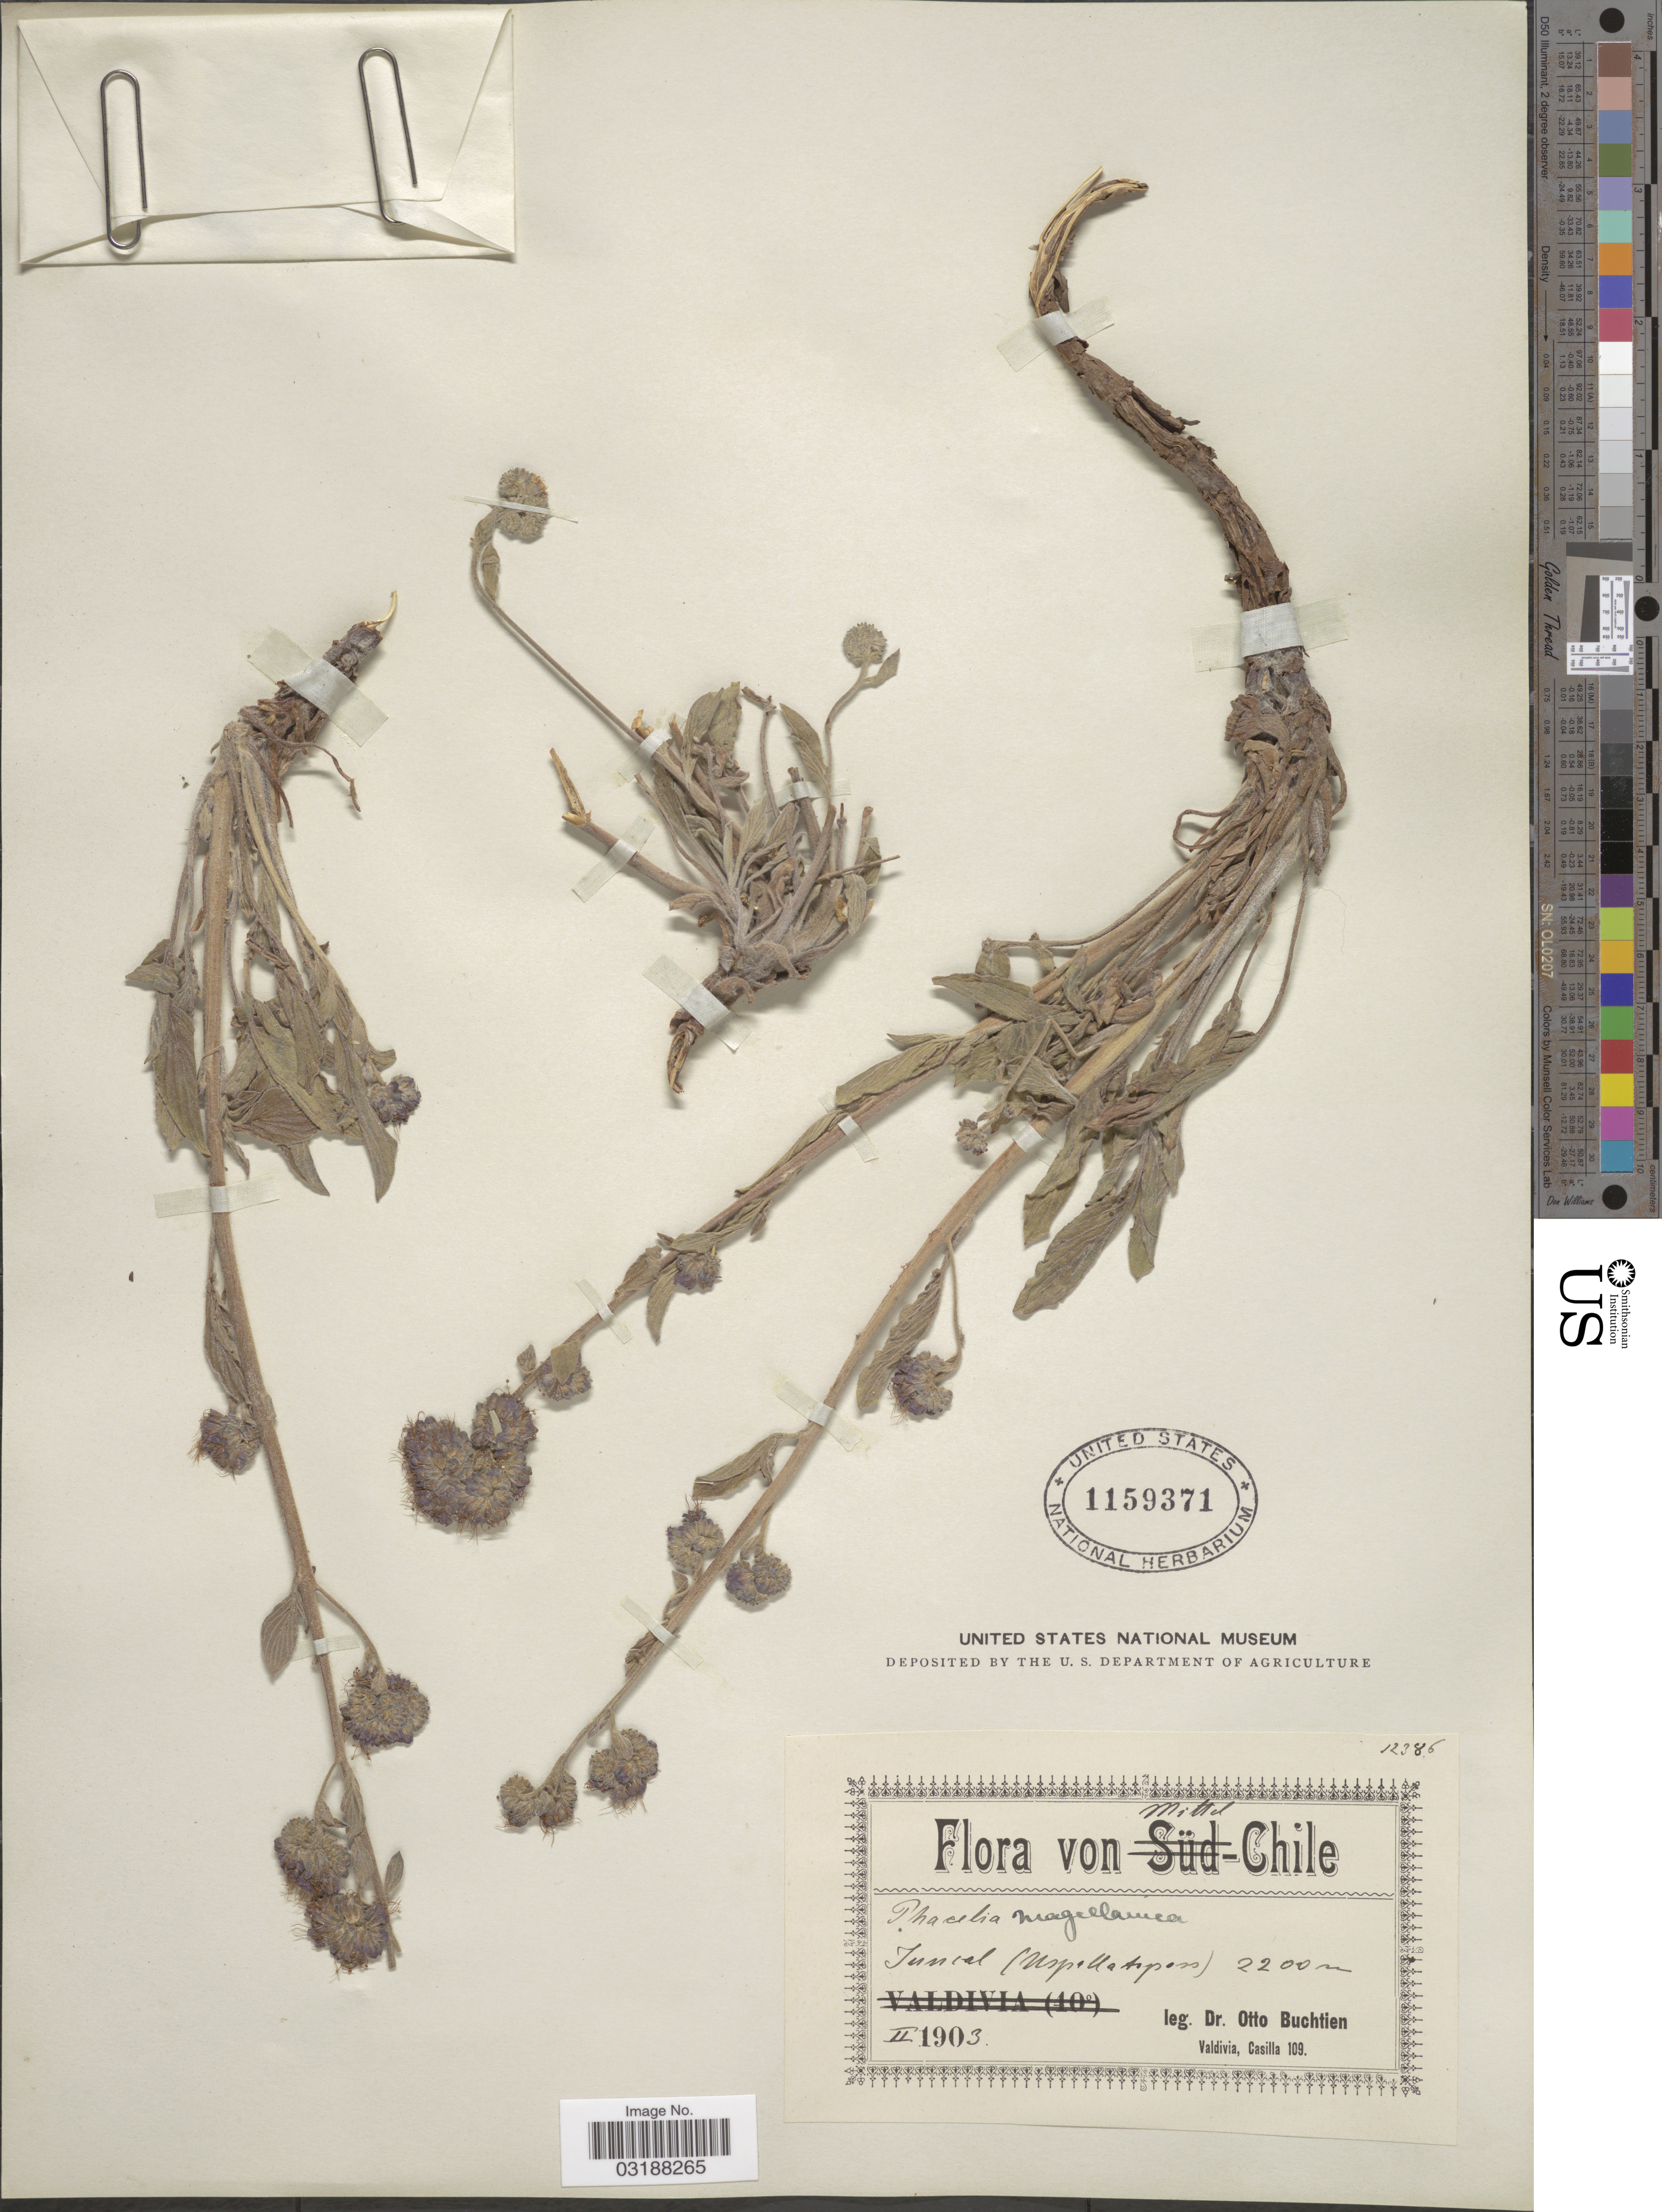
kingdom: Plantae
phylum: Tracheophyta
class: Magnoliopsida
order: Boraginales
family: Hydrophyllaceae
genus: Phacelia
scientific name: Phacelia magellanica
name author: (Lam.) Coville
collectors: O. Buchtien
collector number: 12386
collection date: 1903-02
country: Chile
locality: Mittel-Chile, Tuncal (Uspallatapass).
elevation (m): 2200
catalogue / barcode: US 1159371